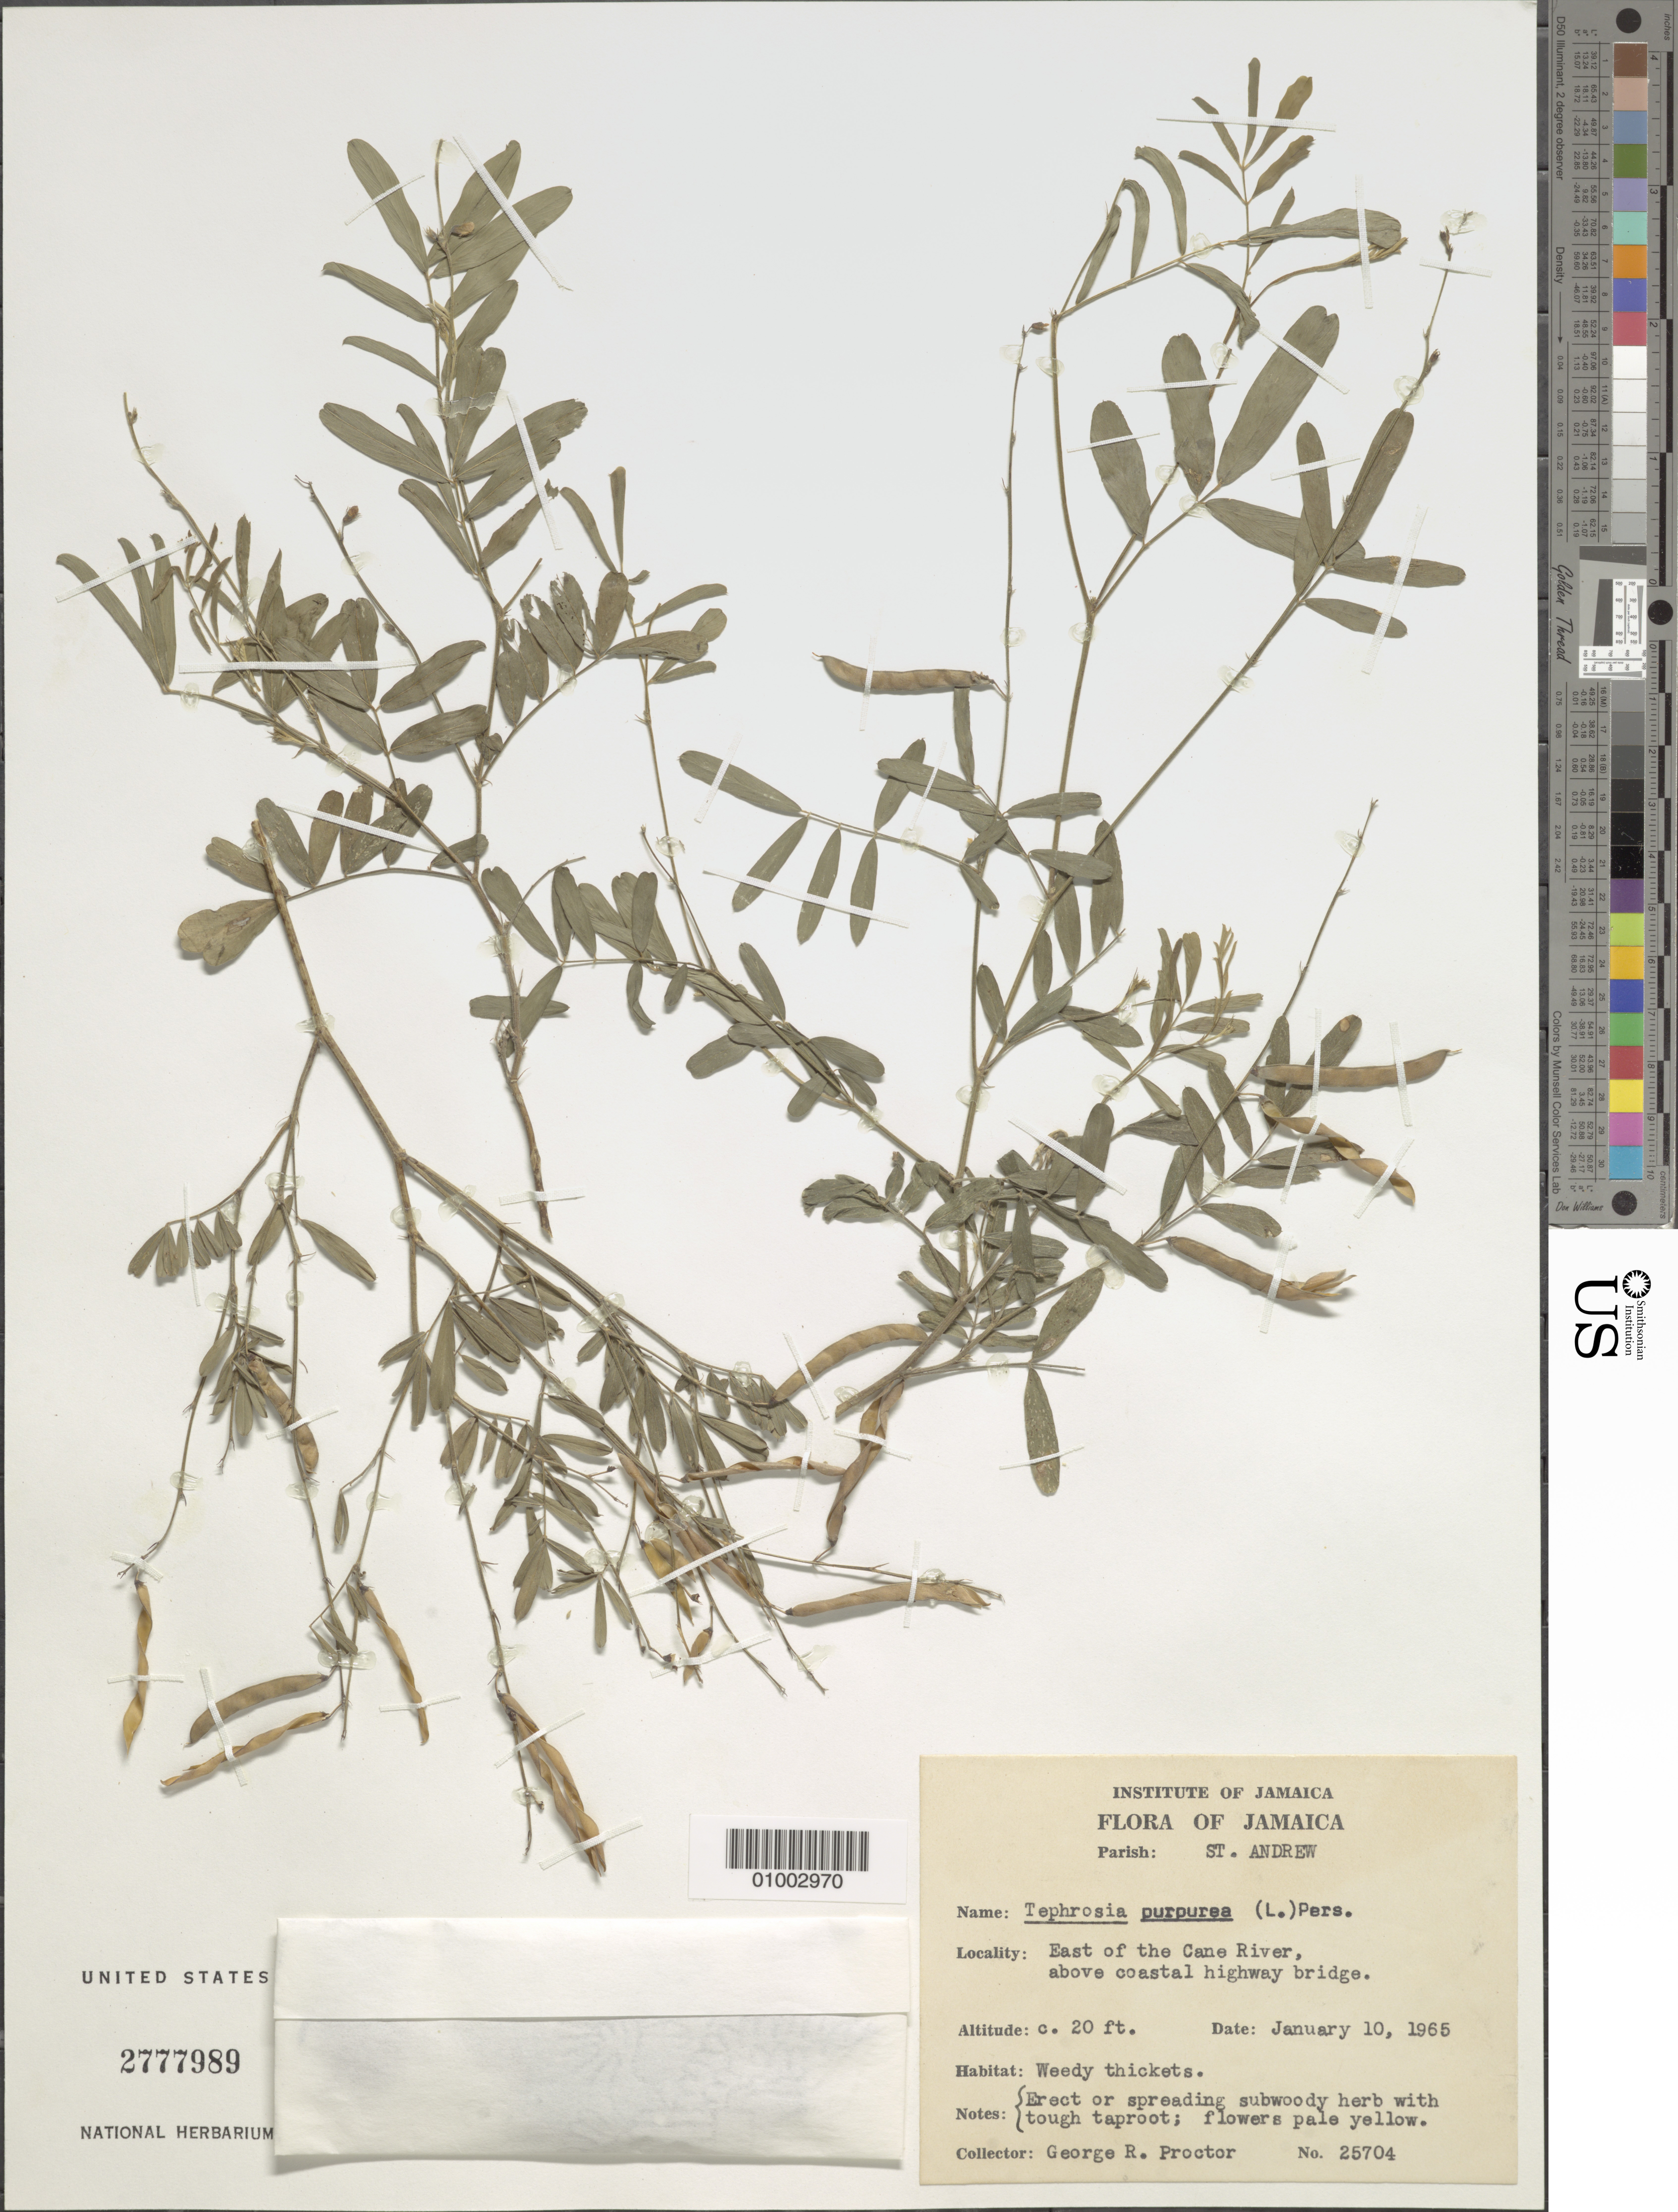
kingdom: Plantae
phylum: Tracheophyta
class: Magnoliopsida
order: Fabales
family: Fabaceae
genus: Tephrosia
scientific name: Tephrosia purpurea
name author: (L.) Pers.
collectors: G. R. Proctor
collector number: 25704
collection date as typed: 10 Jan 1965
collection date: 1965-01-10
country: Jamaica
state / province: Saint Andrew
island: Jamaica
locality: East of the Cane River, above coastal highway bridge, weedy thickets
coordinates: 0 N, 0 E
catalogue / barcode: US 2777989